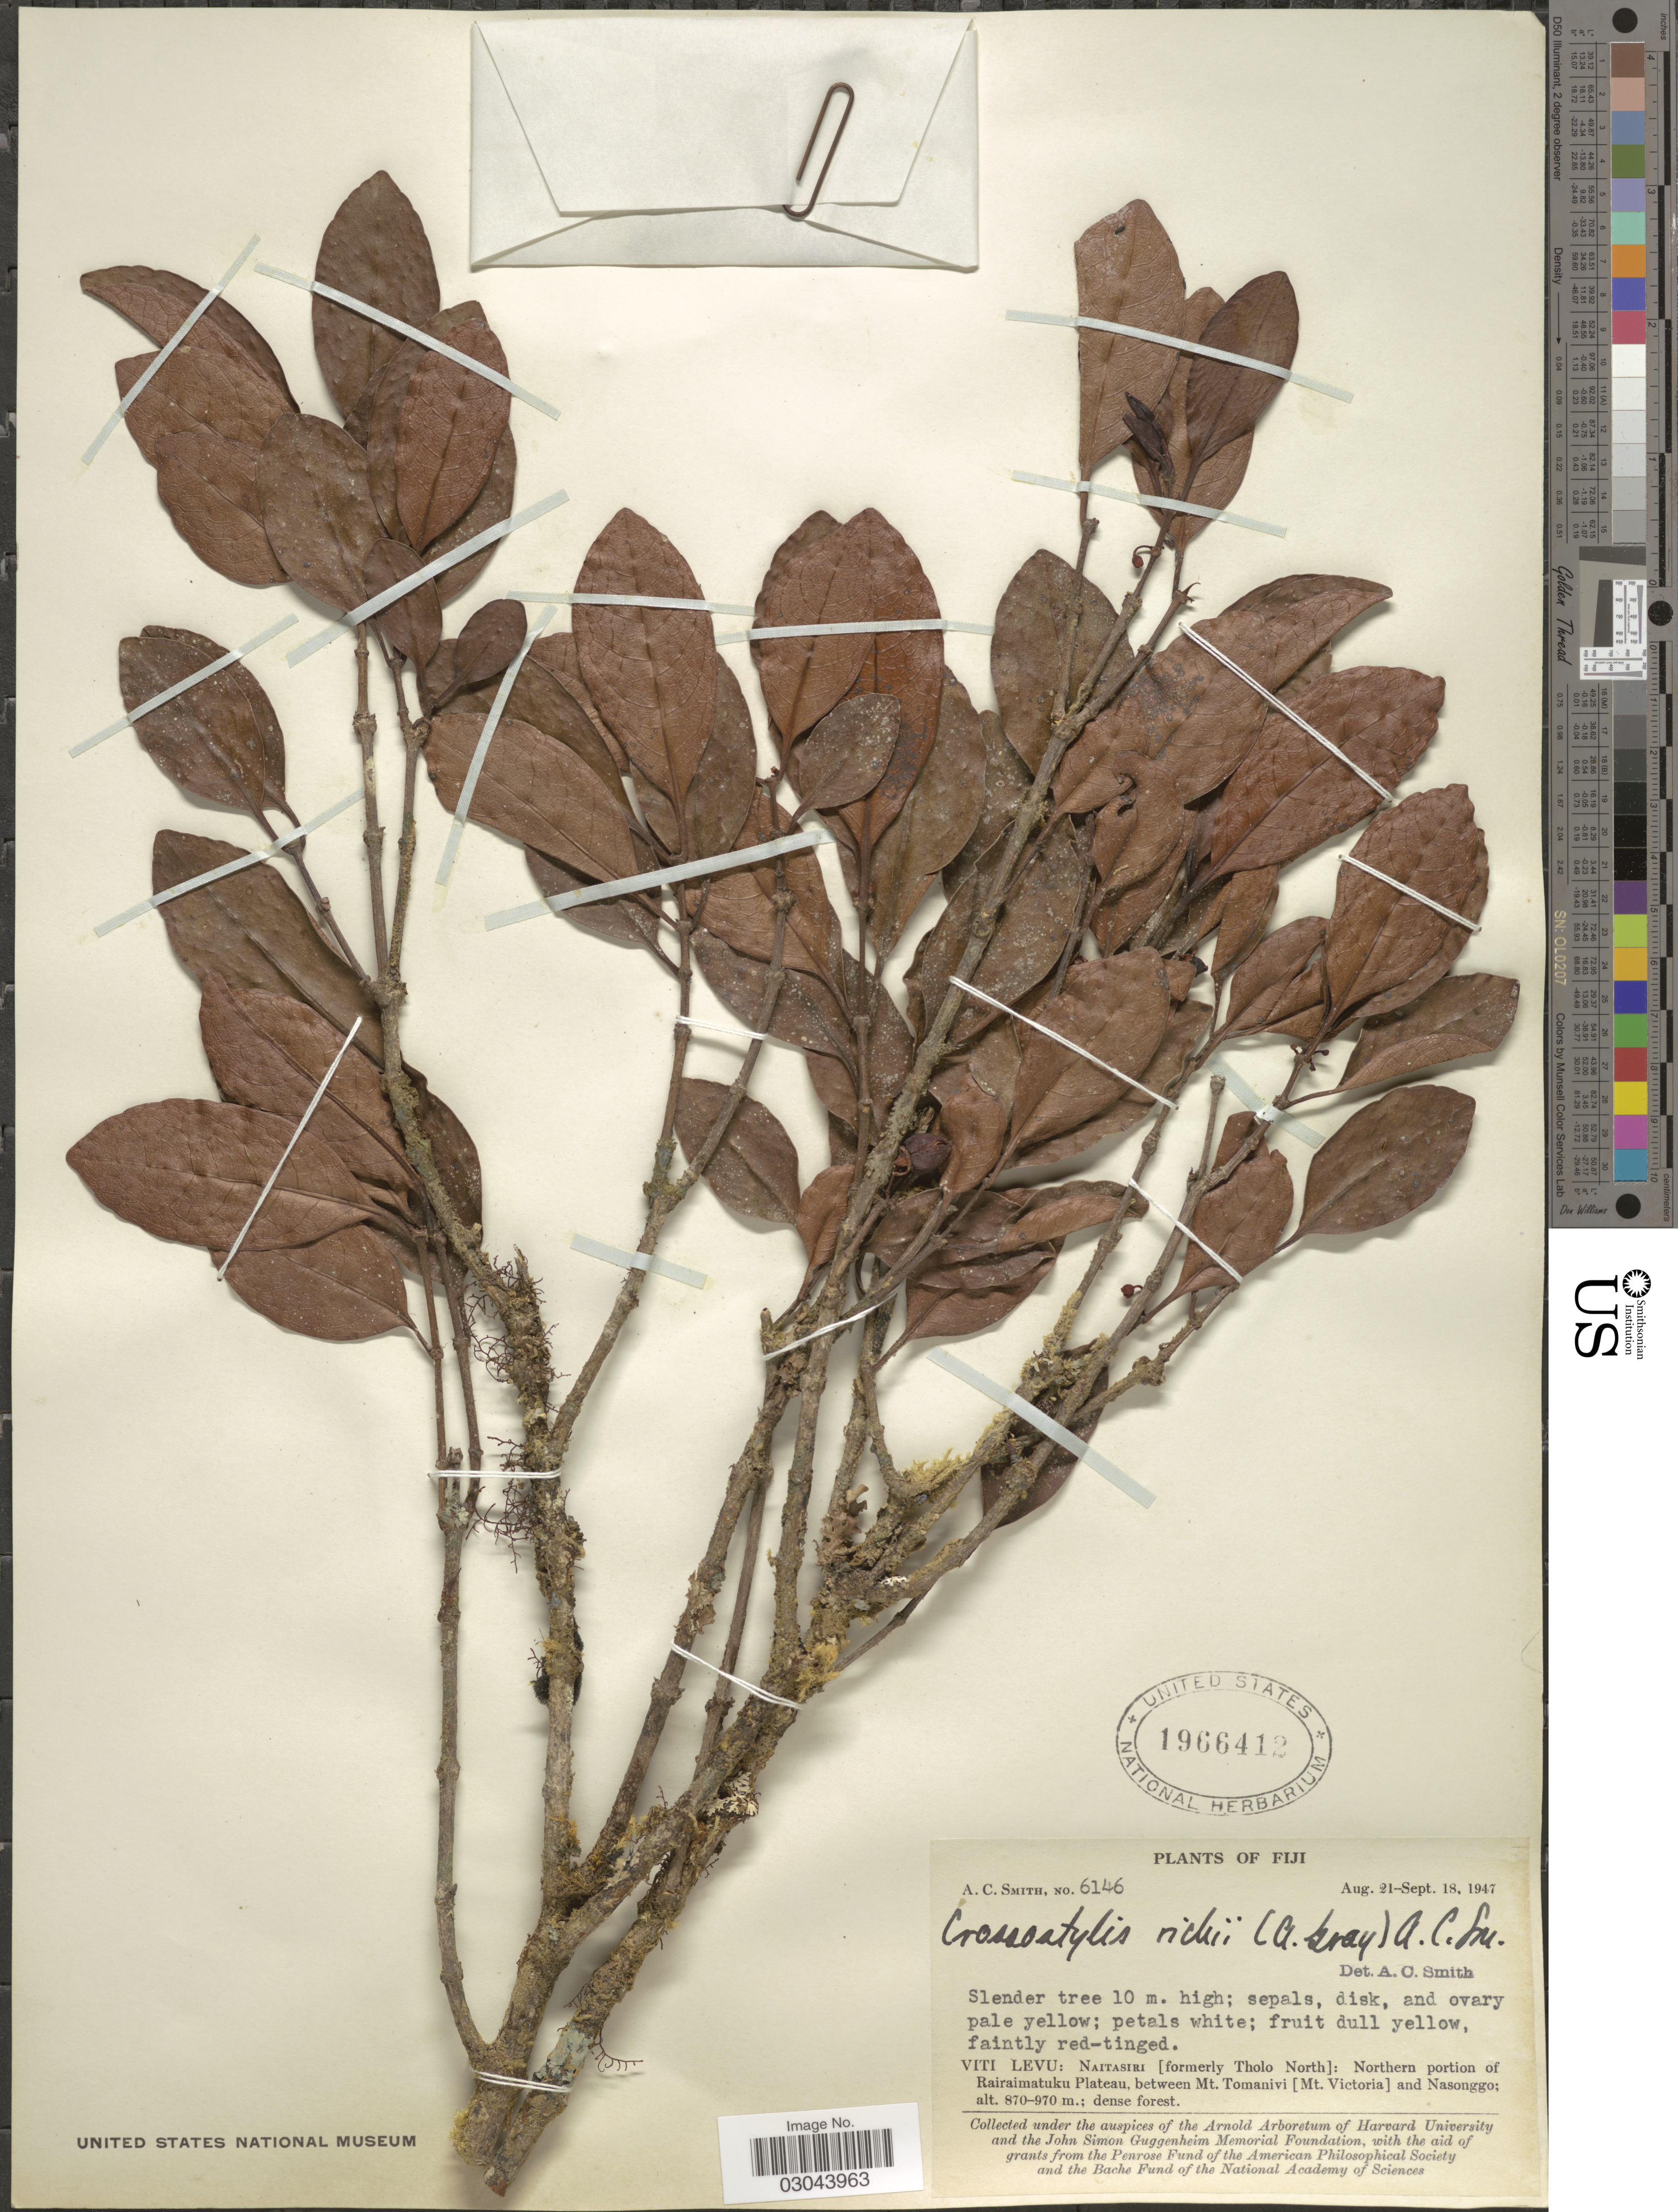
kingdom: Plantae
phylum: Tracheophyta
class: Magnoliopsida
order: Malpighiales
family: Rhizophoraceae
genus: Crossostylis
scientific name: Crossostylis richii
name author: (A. Gray) A.C. Sm.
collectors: A. C. Smith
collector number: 6146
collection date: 1947-08-21/1947-09-18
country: Fiji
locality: Viti Levu: Naitasiri [formerly Tholo North]: Northern portion of Rairaimatuku Plateau, between Mt. Tomanivi [My. Victoria] and Nasonggo.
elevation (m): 870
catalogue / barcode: US 1966412